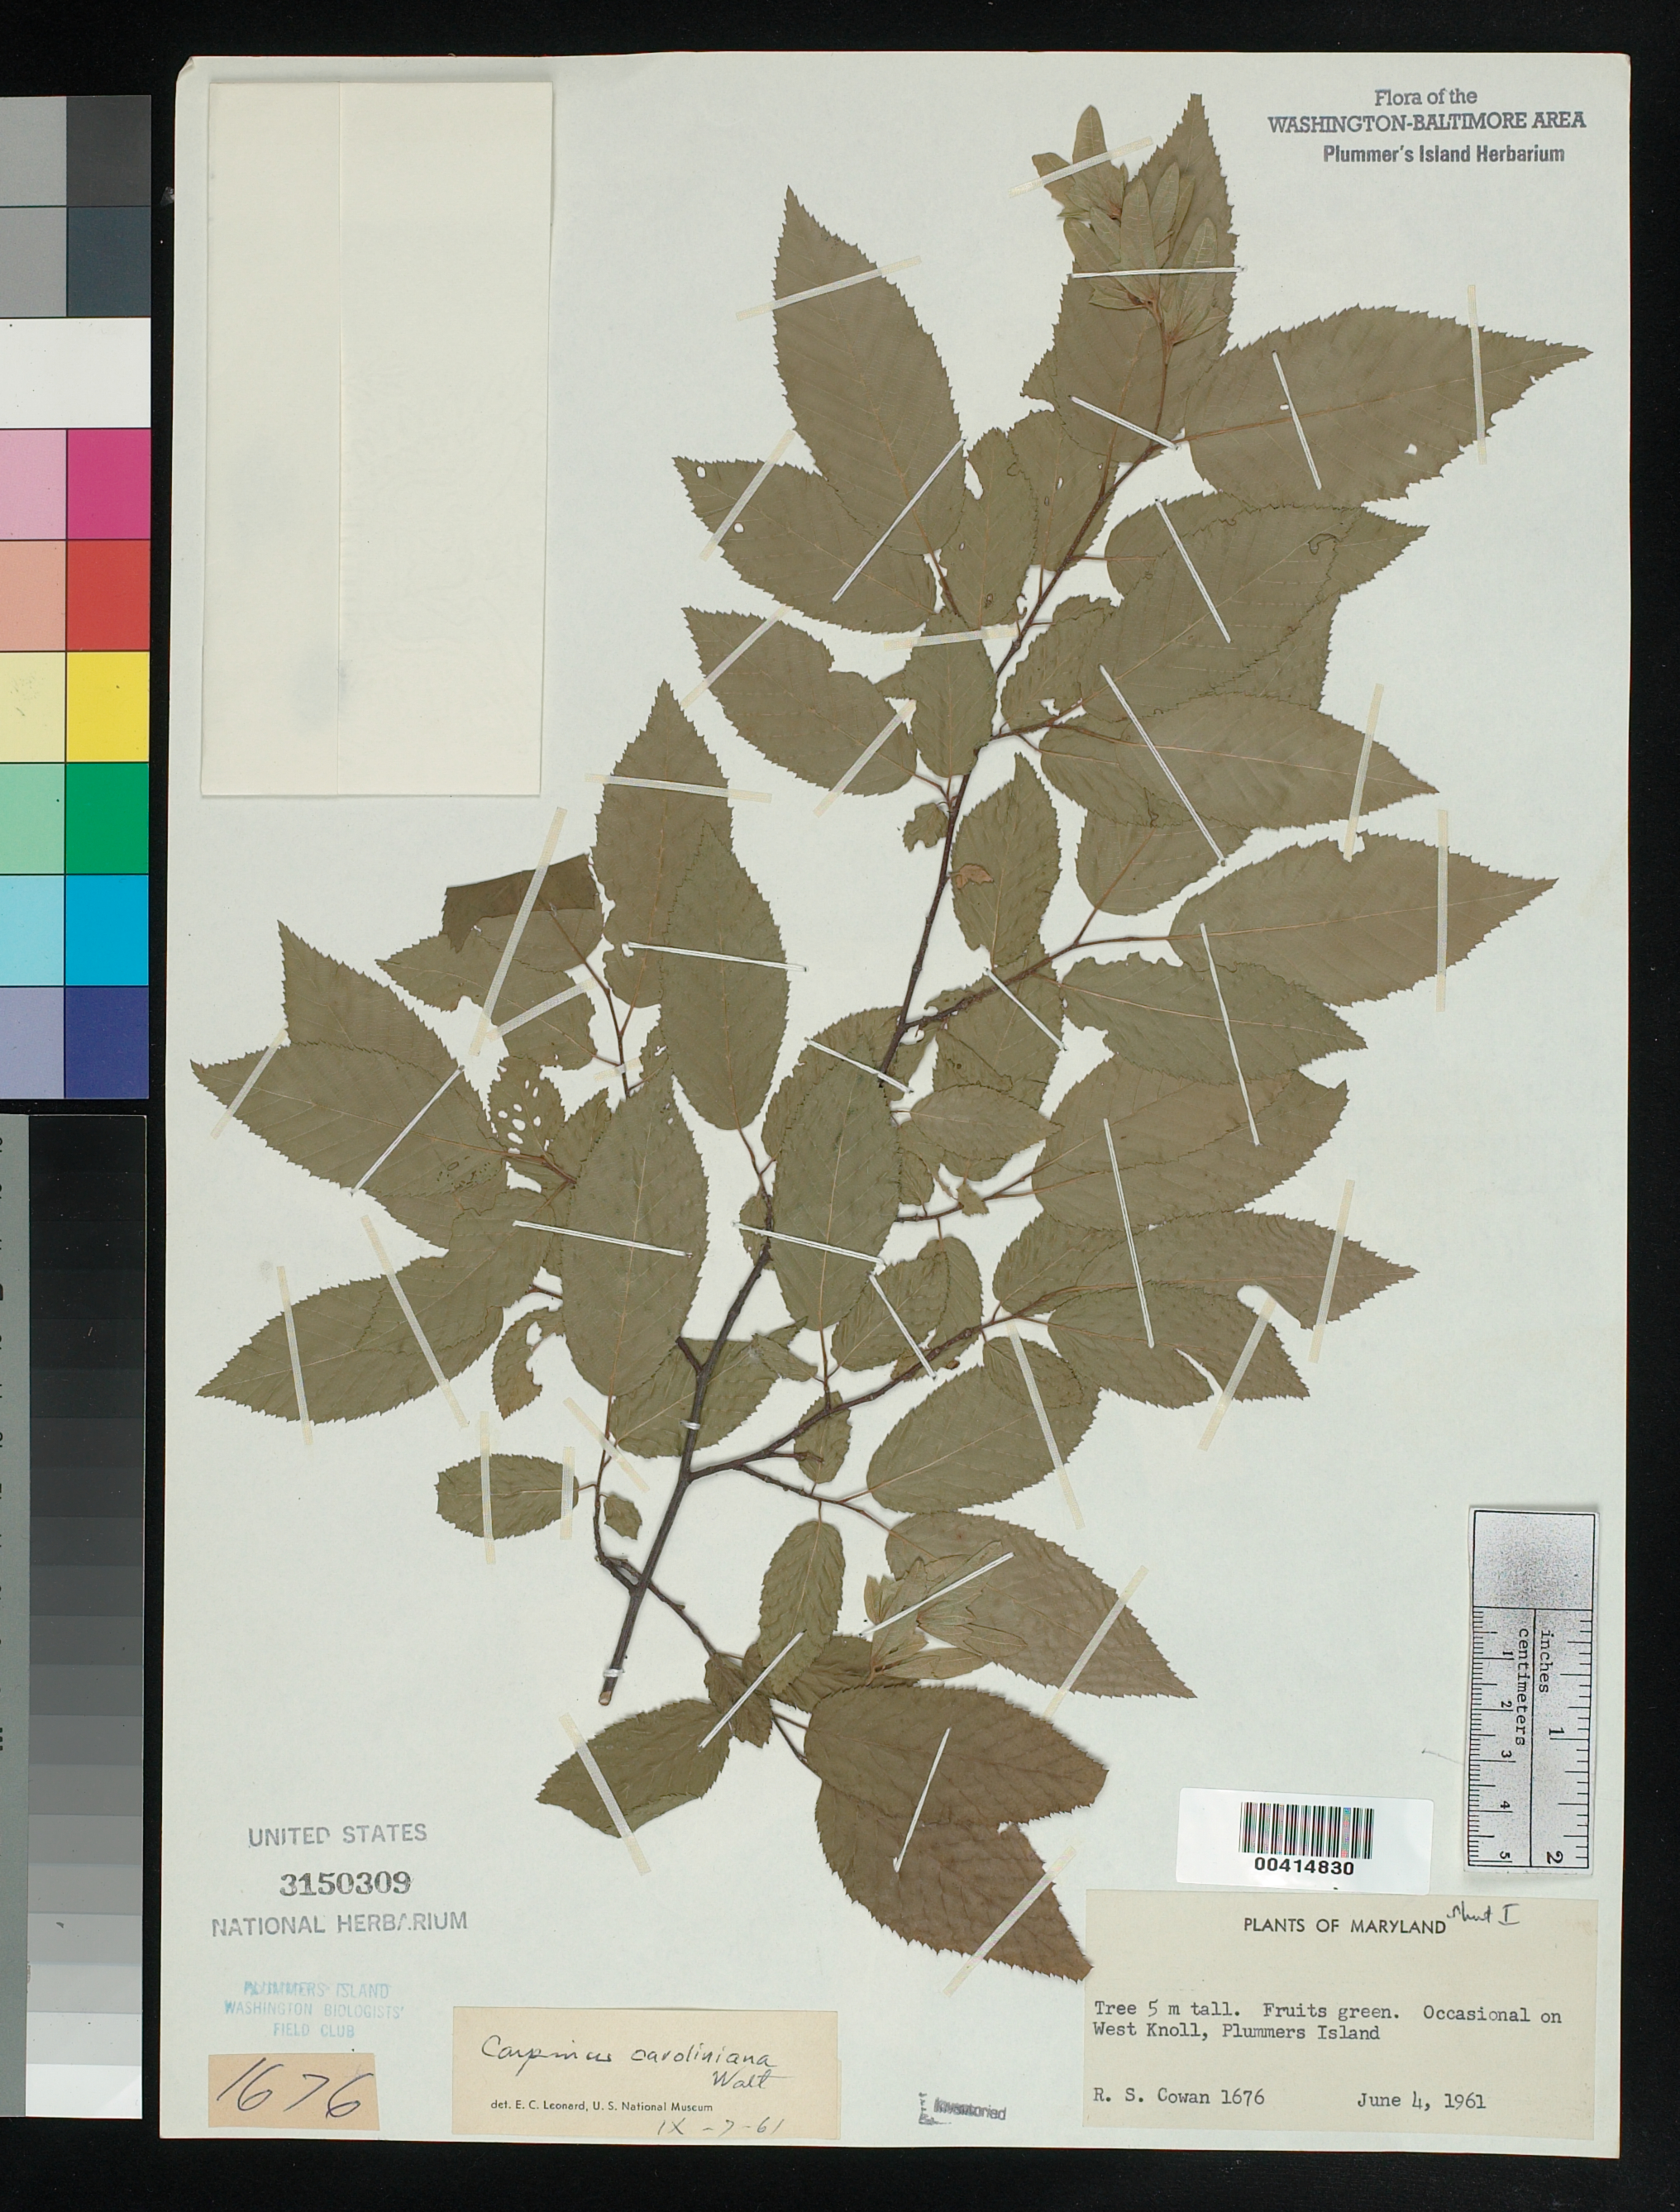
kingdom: Plantae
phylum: Tracheophyta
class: Magnoliopsida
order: Fagales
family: Betulaceae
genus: Carpinus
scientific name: Carpinus caroliniana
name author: Walter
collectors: R. S. Cowan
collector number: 1676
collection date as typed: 04 Jun 1961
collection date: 1961-06-04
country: United States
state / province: Maryland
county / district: Montgomery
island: Plummers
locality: Plummer's Island; west knoll C. & O. Canal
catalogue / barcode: US 3150309